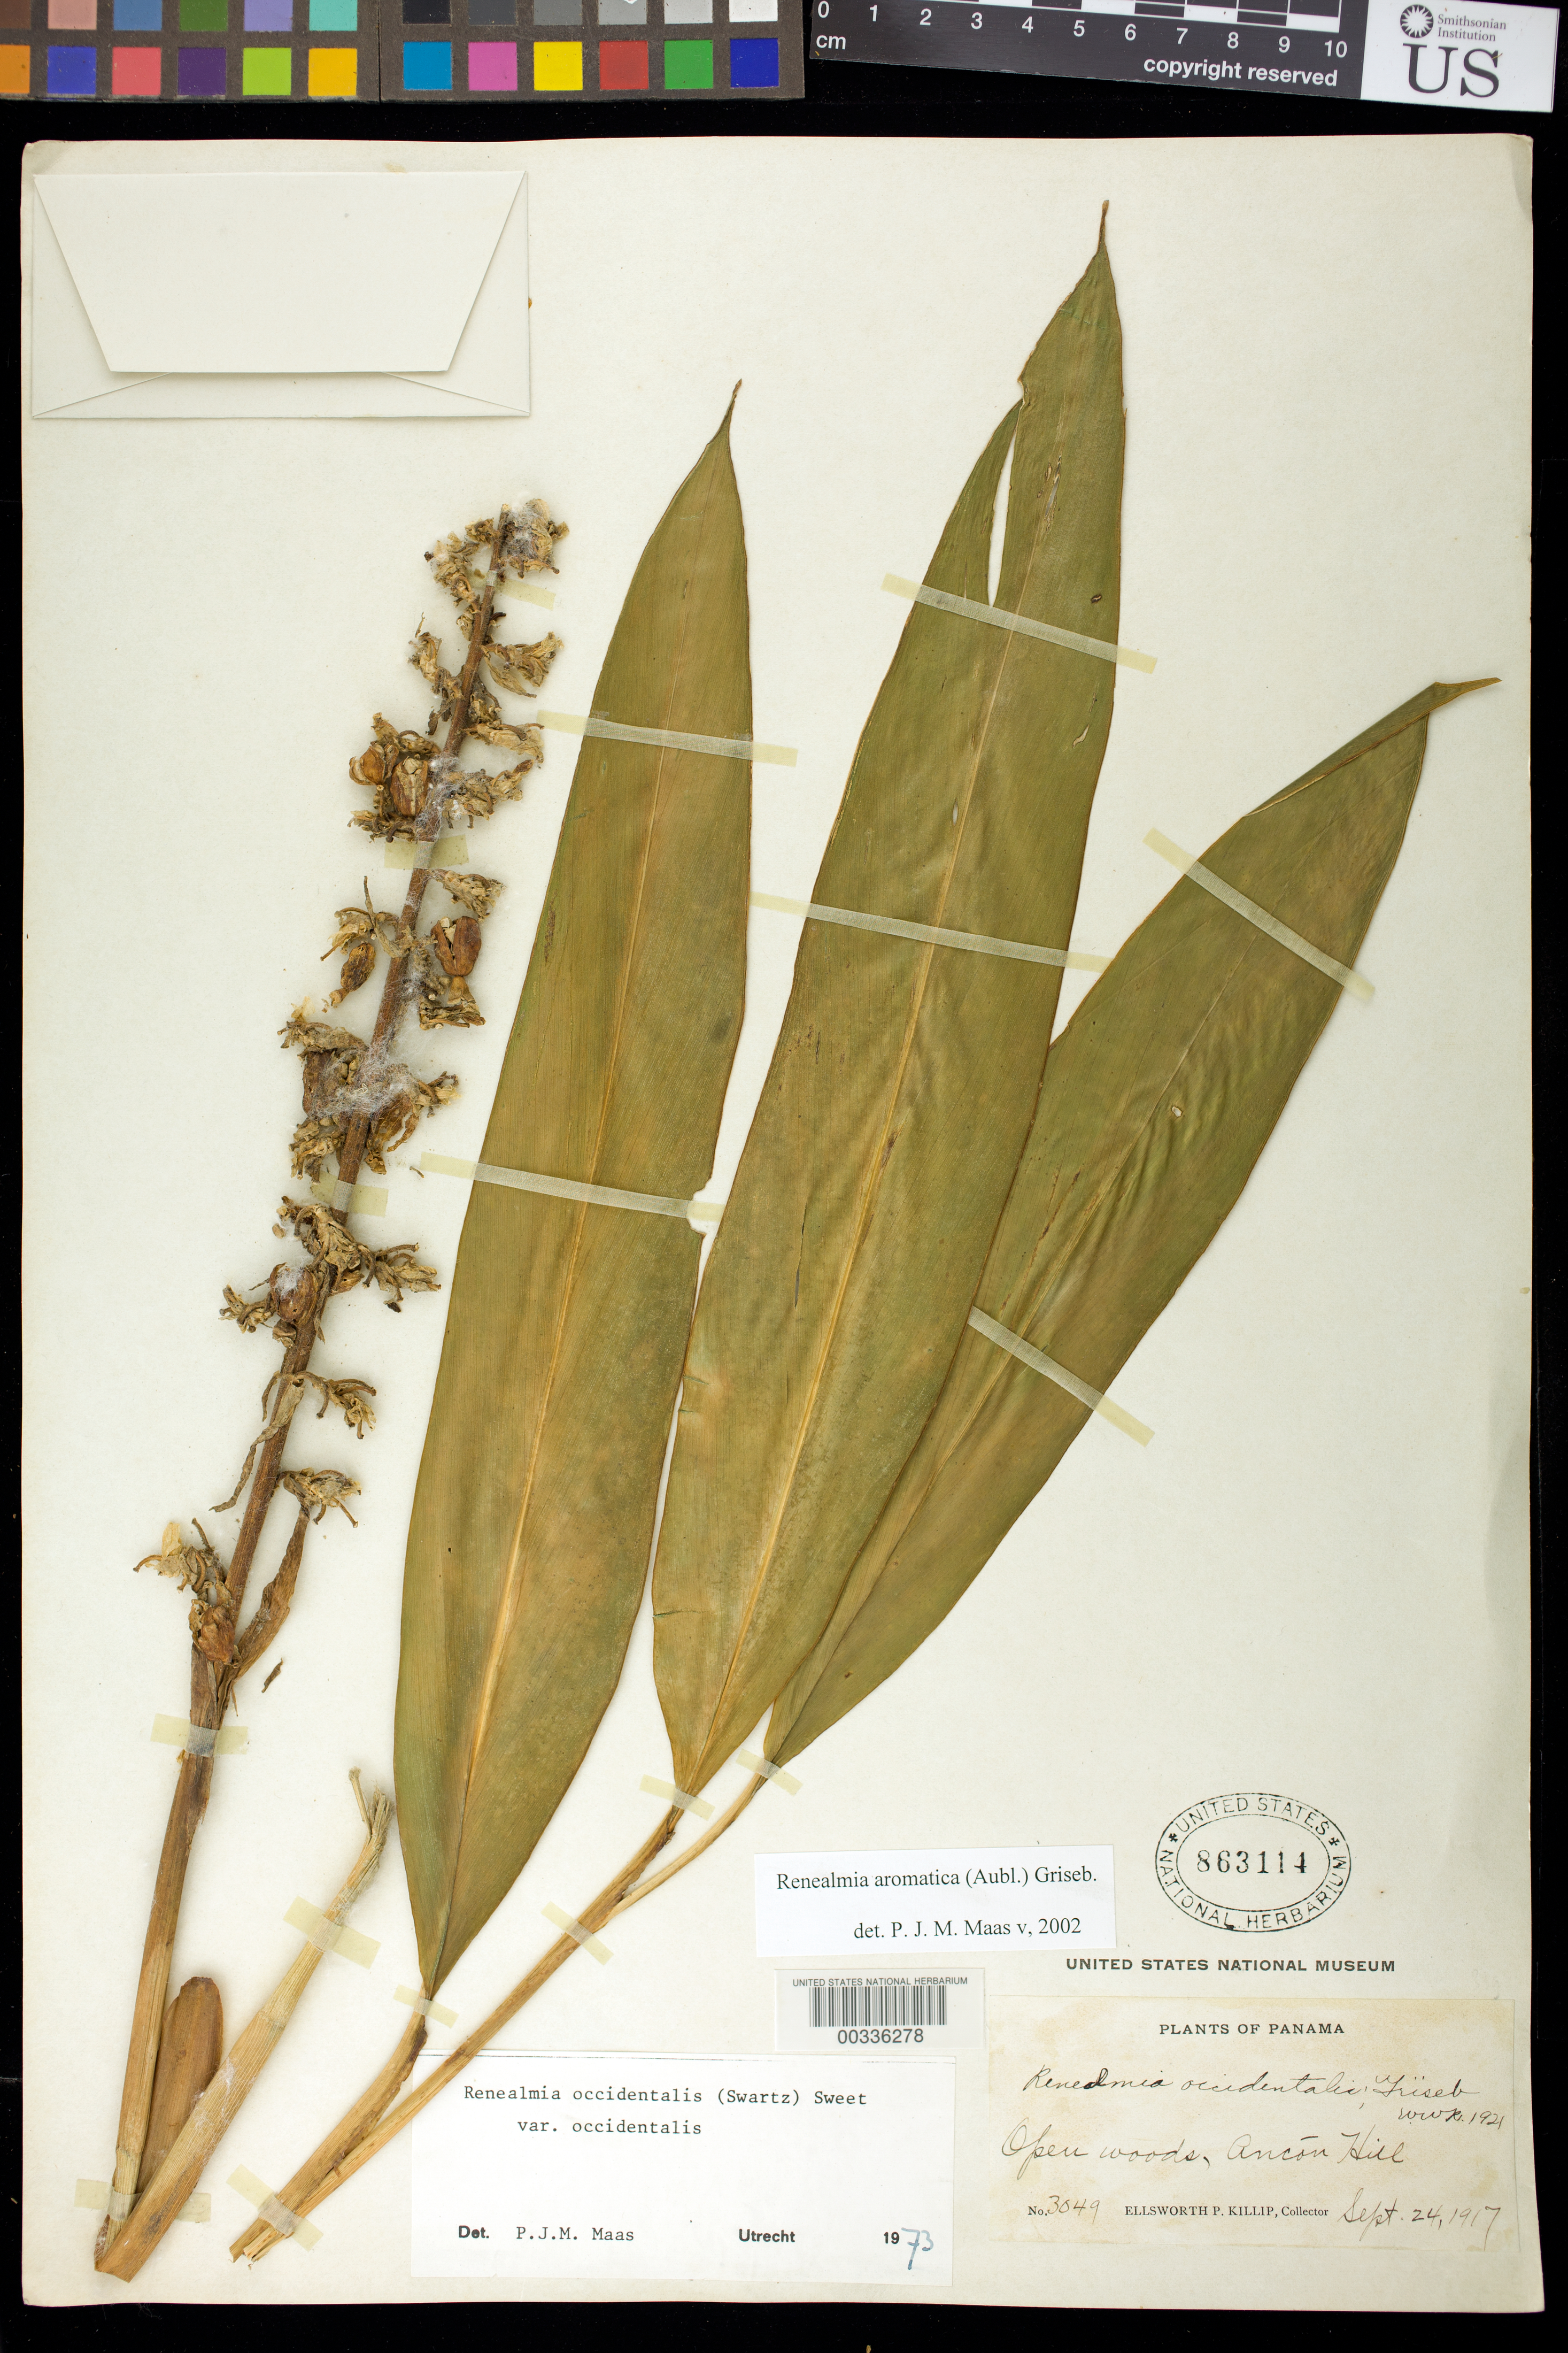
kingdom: Plantae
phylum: Tracheophyta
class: Liliopsida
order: Zingiberales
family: Zingiberaceae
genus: Renealmia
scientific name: Renealmia aromatica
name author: (Aubl.) Griseb.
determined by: Maas, Paul J. M.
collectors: E. P. Killip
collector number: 3049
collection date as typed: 24 Sep 1917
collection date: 1917-09-24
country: Panama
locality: Ancon hill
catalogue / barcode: US 863114